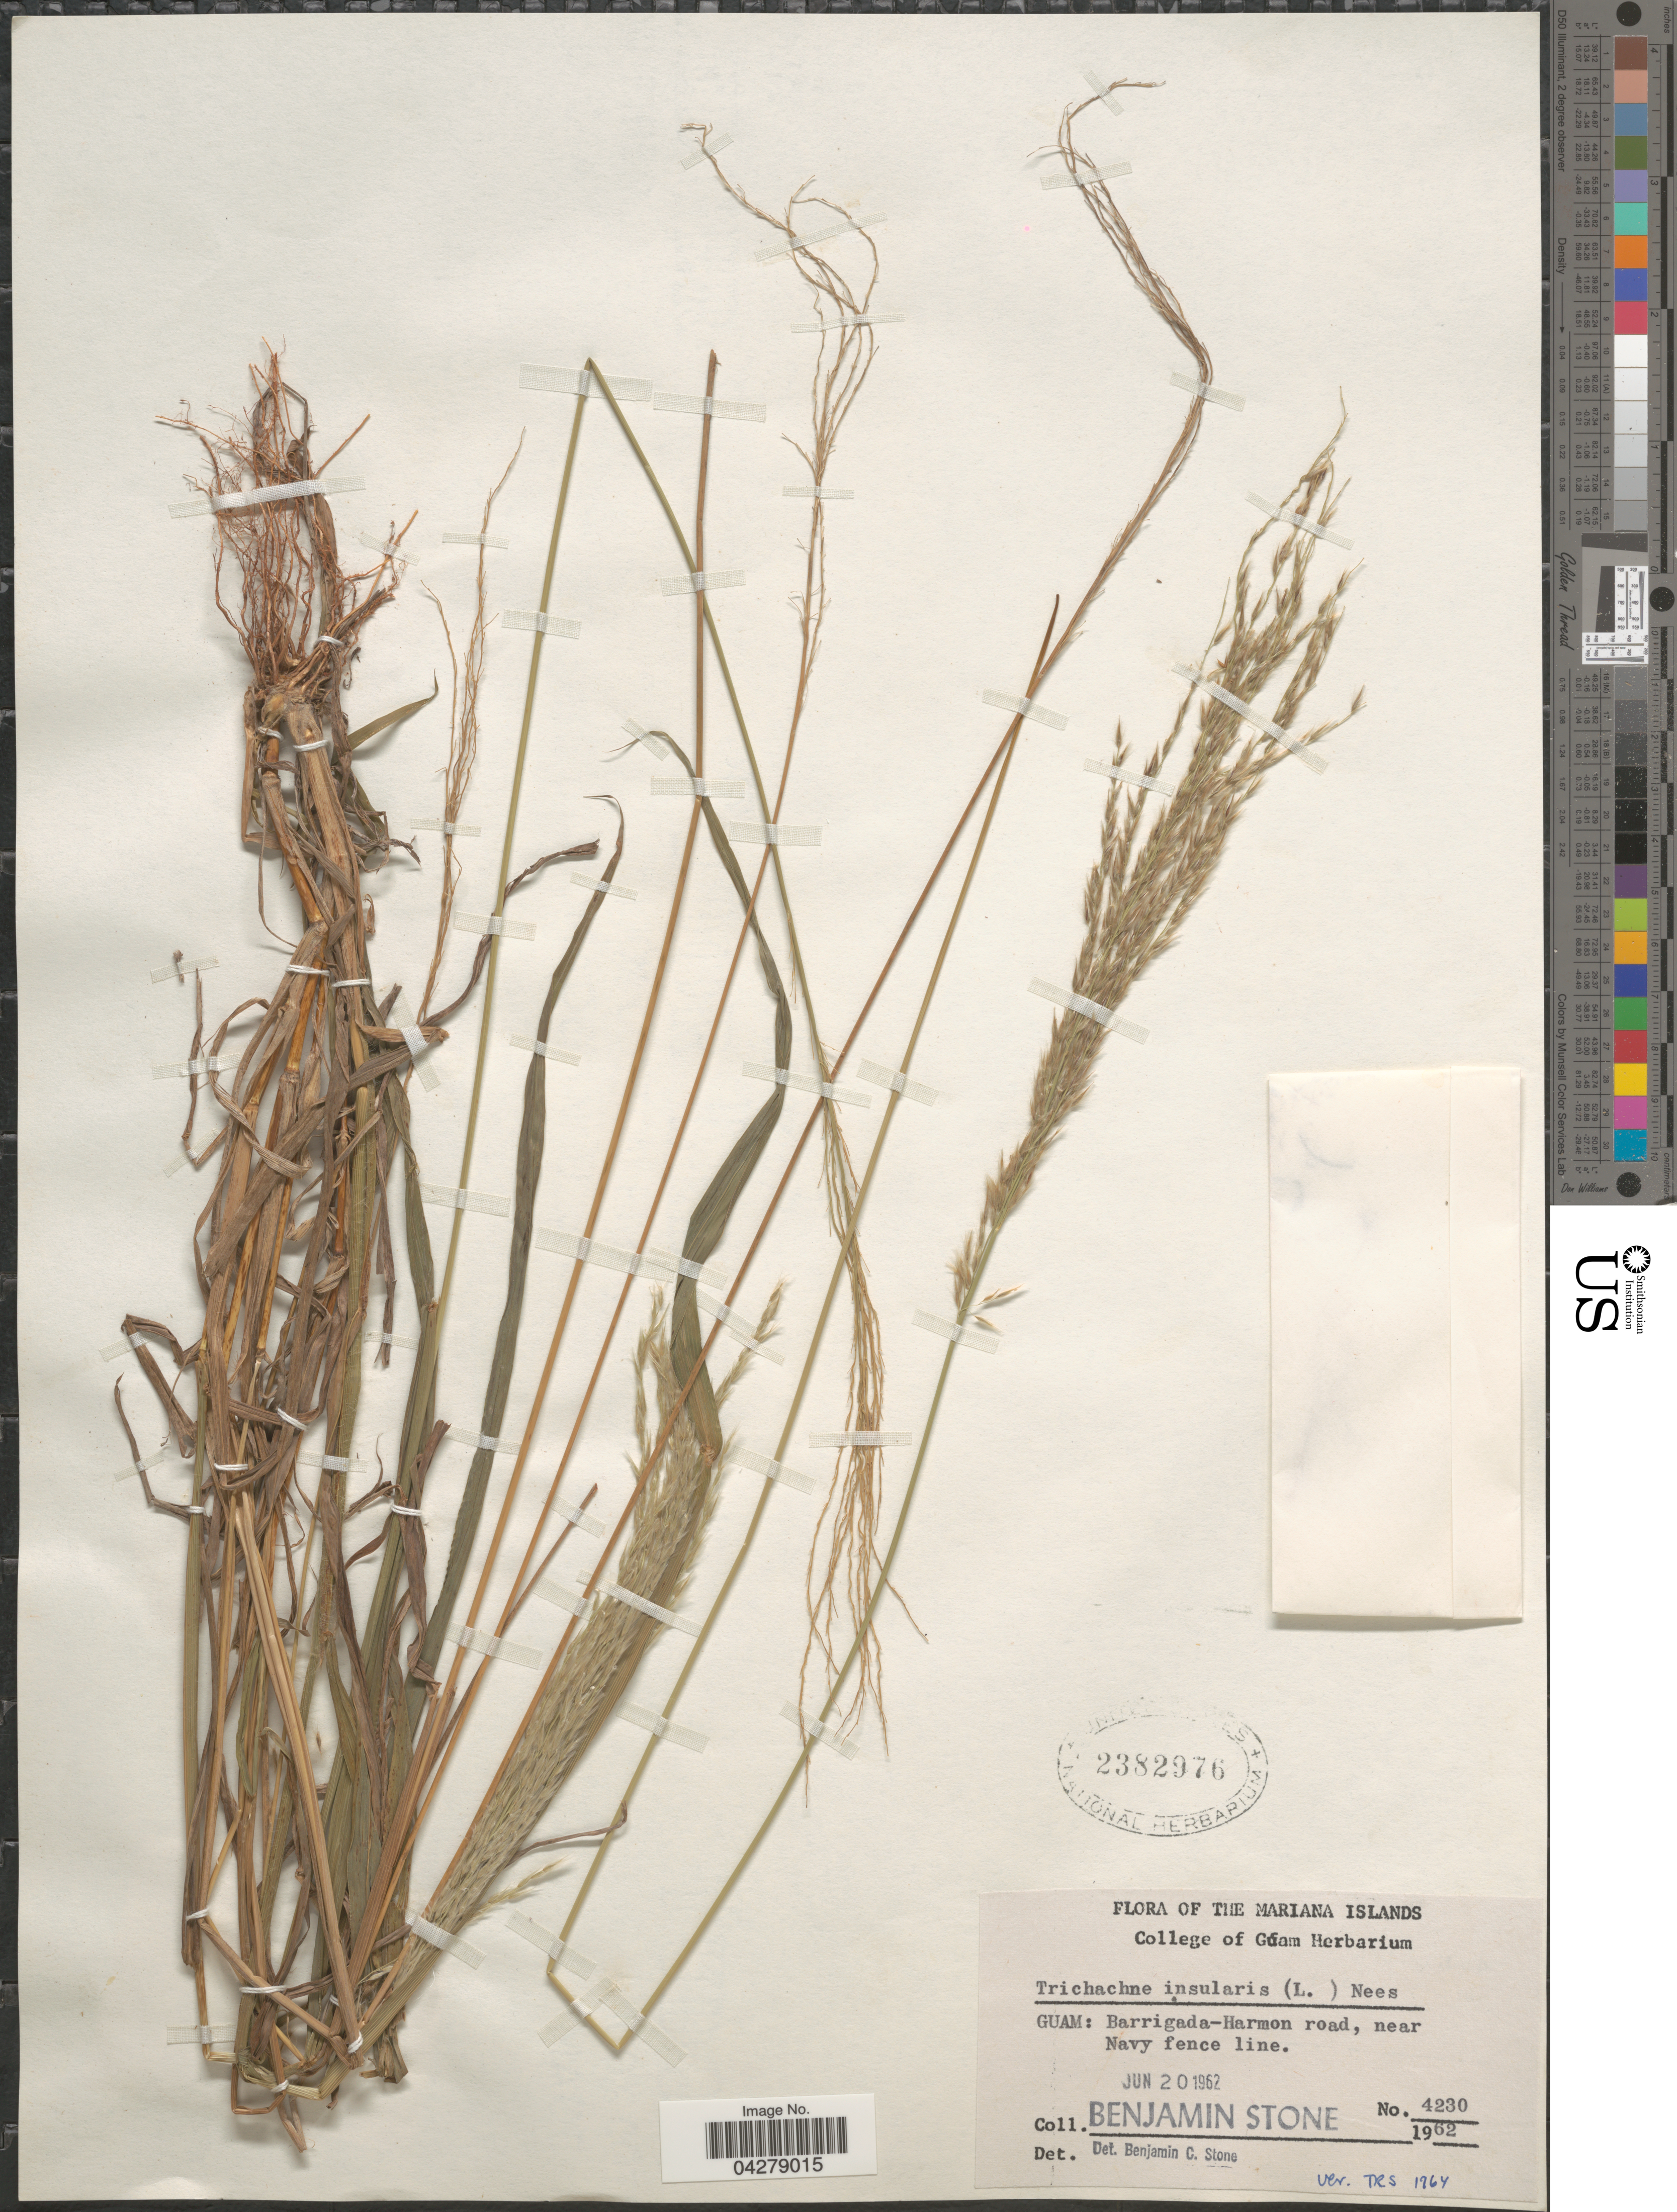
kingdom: Plantae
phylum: Tracheophyta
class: Liliopsida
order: Poales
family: Poaceae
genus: Digitaria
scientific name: Digitaria insularis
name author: (L.) Fedde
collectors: B. C. Stone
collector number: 4230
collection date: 1962-06-20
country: Guam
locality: The Mariana Islands. Barrigada-Harmon road, near Navy fence line.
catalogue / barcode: US 2382976